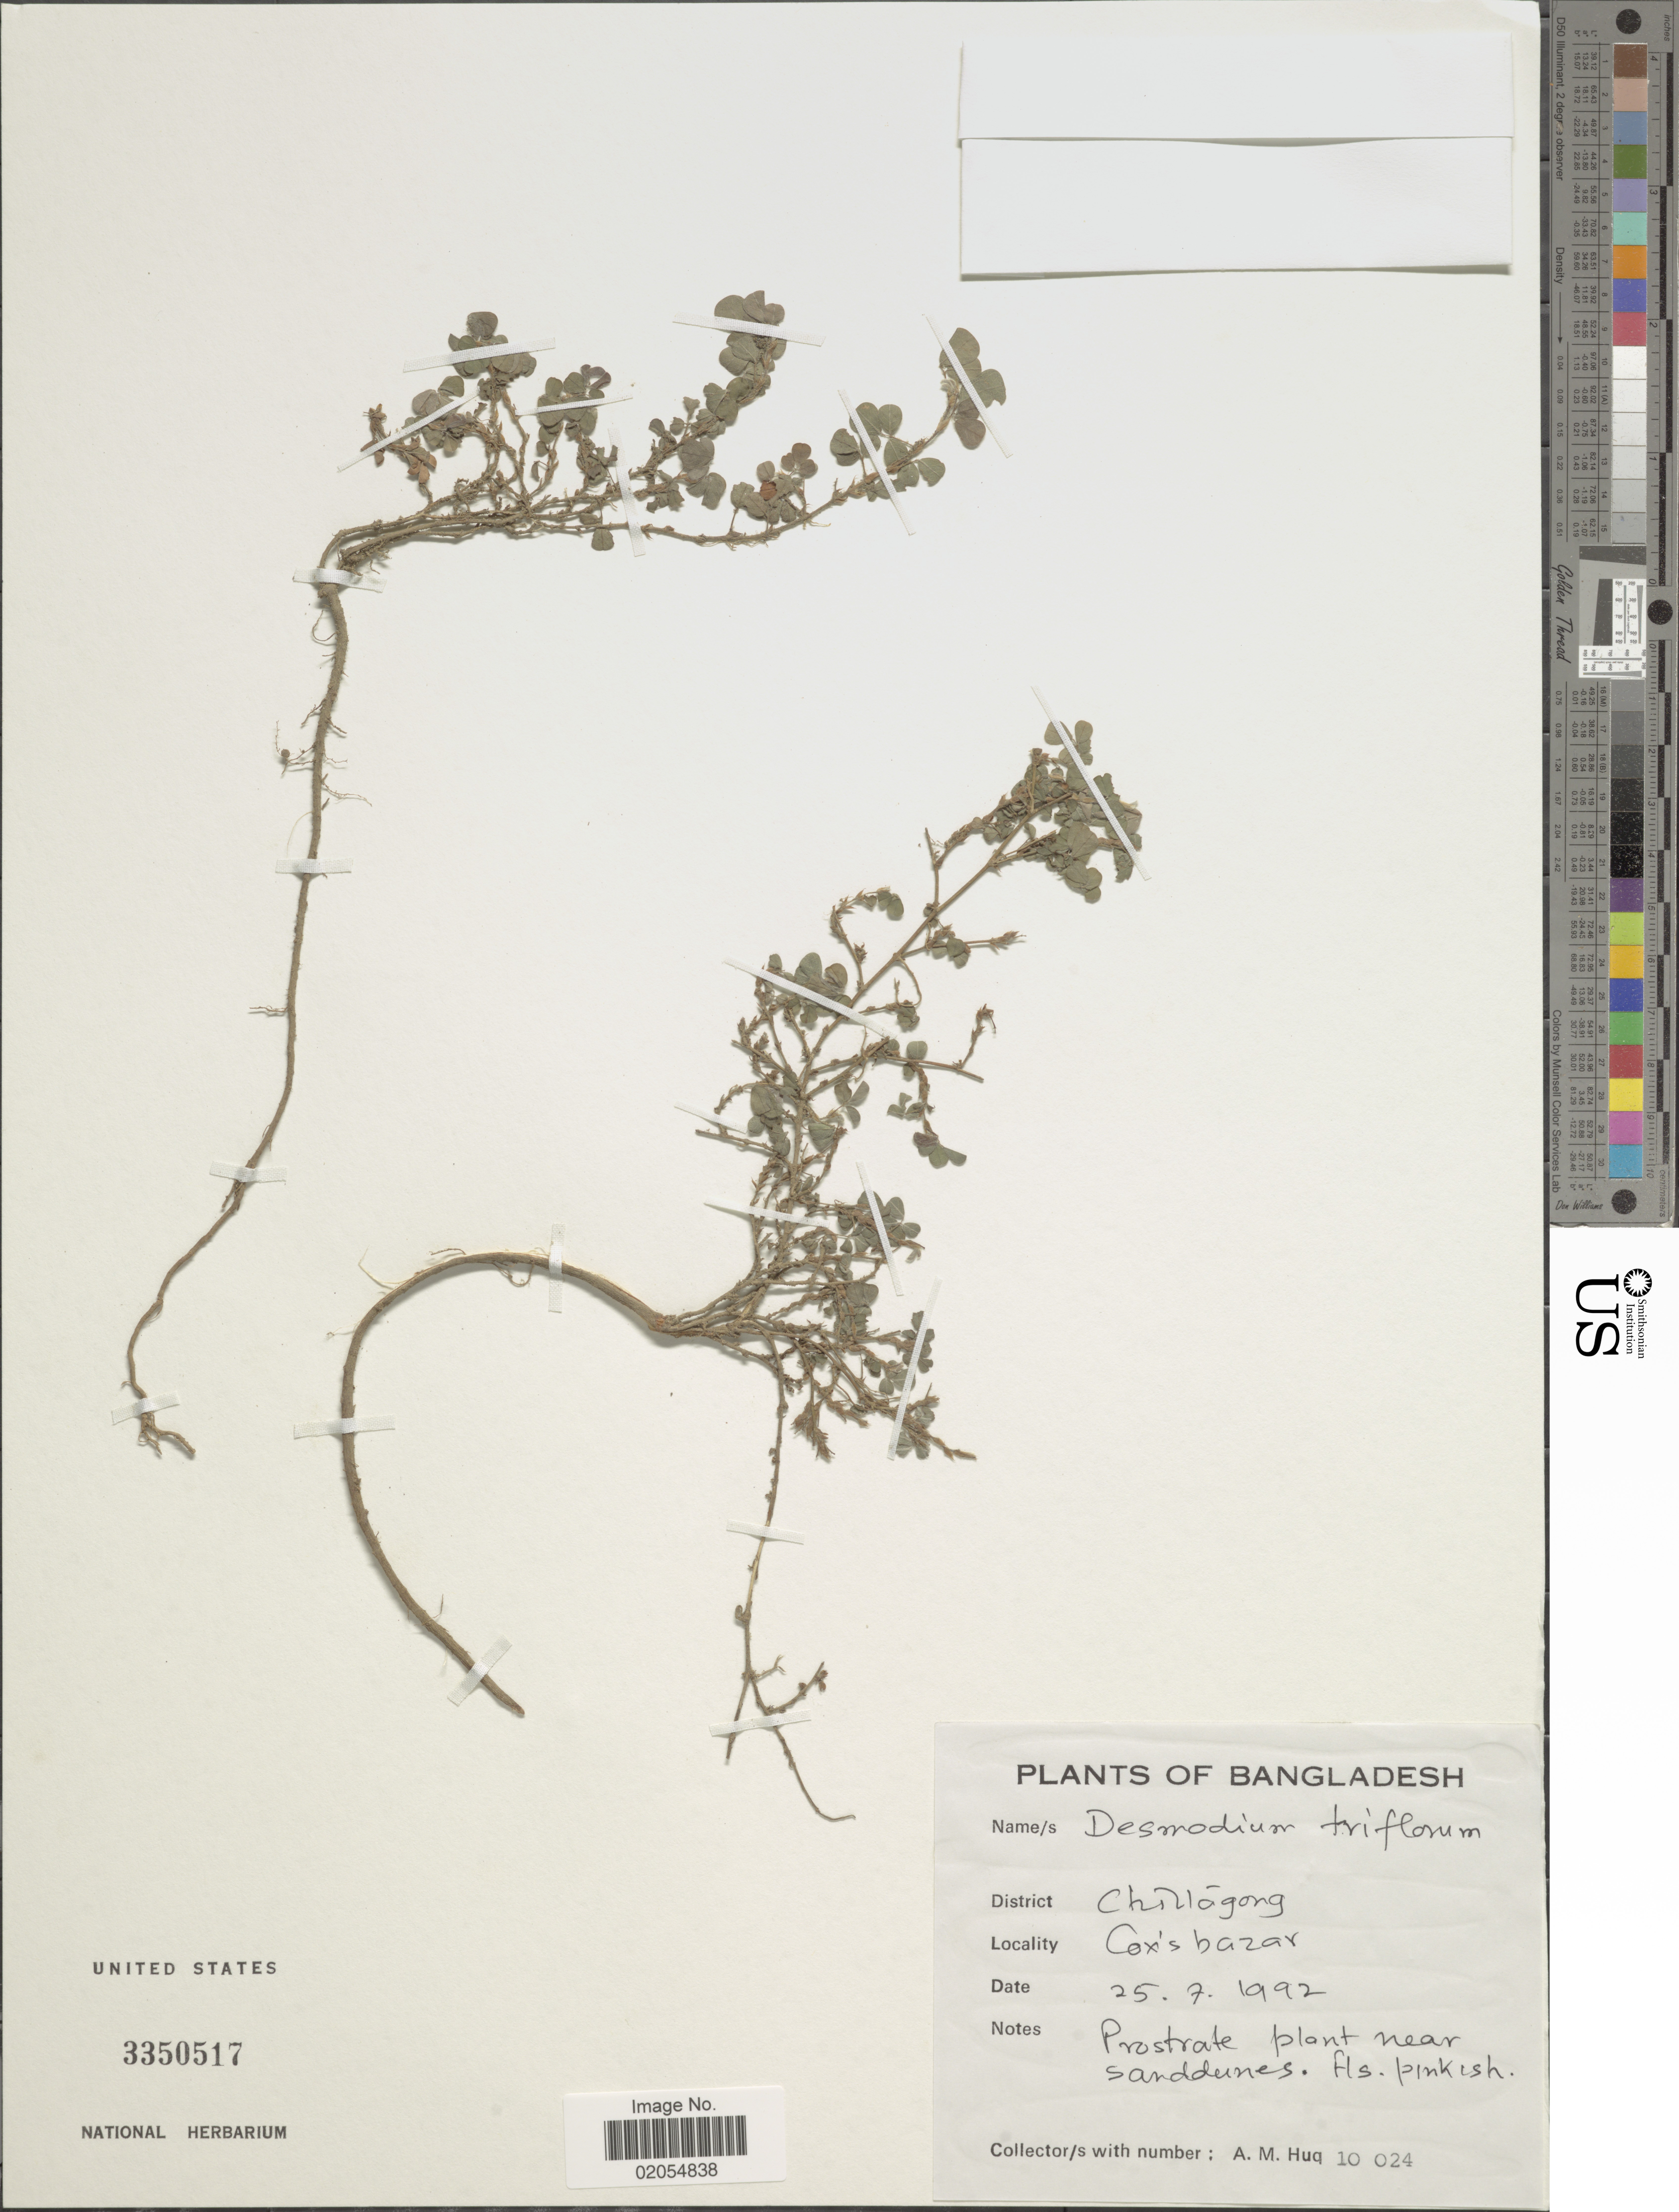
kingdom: Plantae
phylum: Tracheophyta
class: Magnoliopsida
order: Fabales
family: Fabaceae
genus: Grona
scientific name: Grona triflora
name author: (L.) H. Ohashi & K. Ohashi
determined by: Strong, Mark T., (BOT), Smithsonian Institution - National Museum of Natural History (UNITED STATES)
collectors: A. Hug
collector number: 10024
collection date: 1992-07-25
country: Bangladesh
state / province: Chittagong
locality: District Chittagong, Cox's bazar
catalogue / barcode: US 3350517